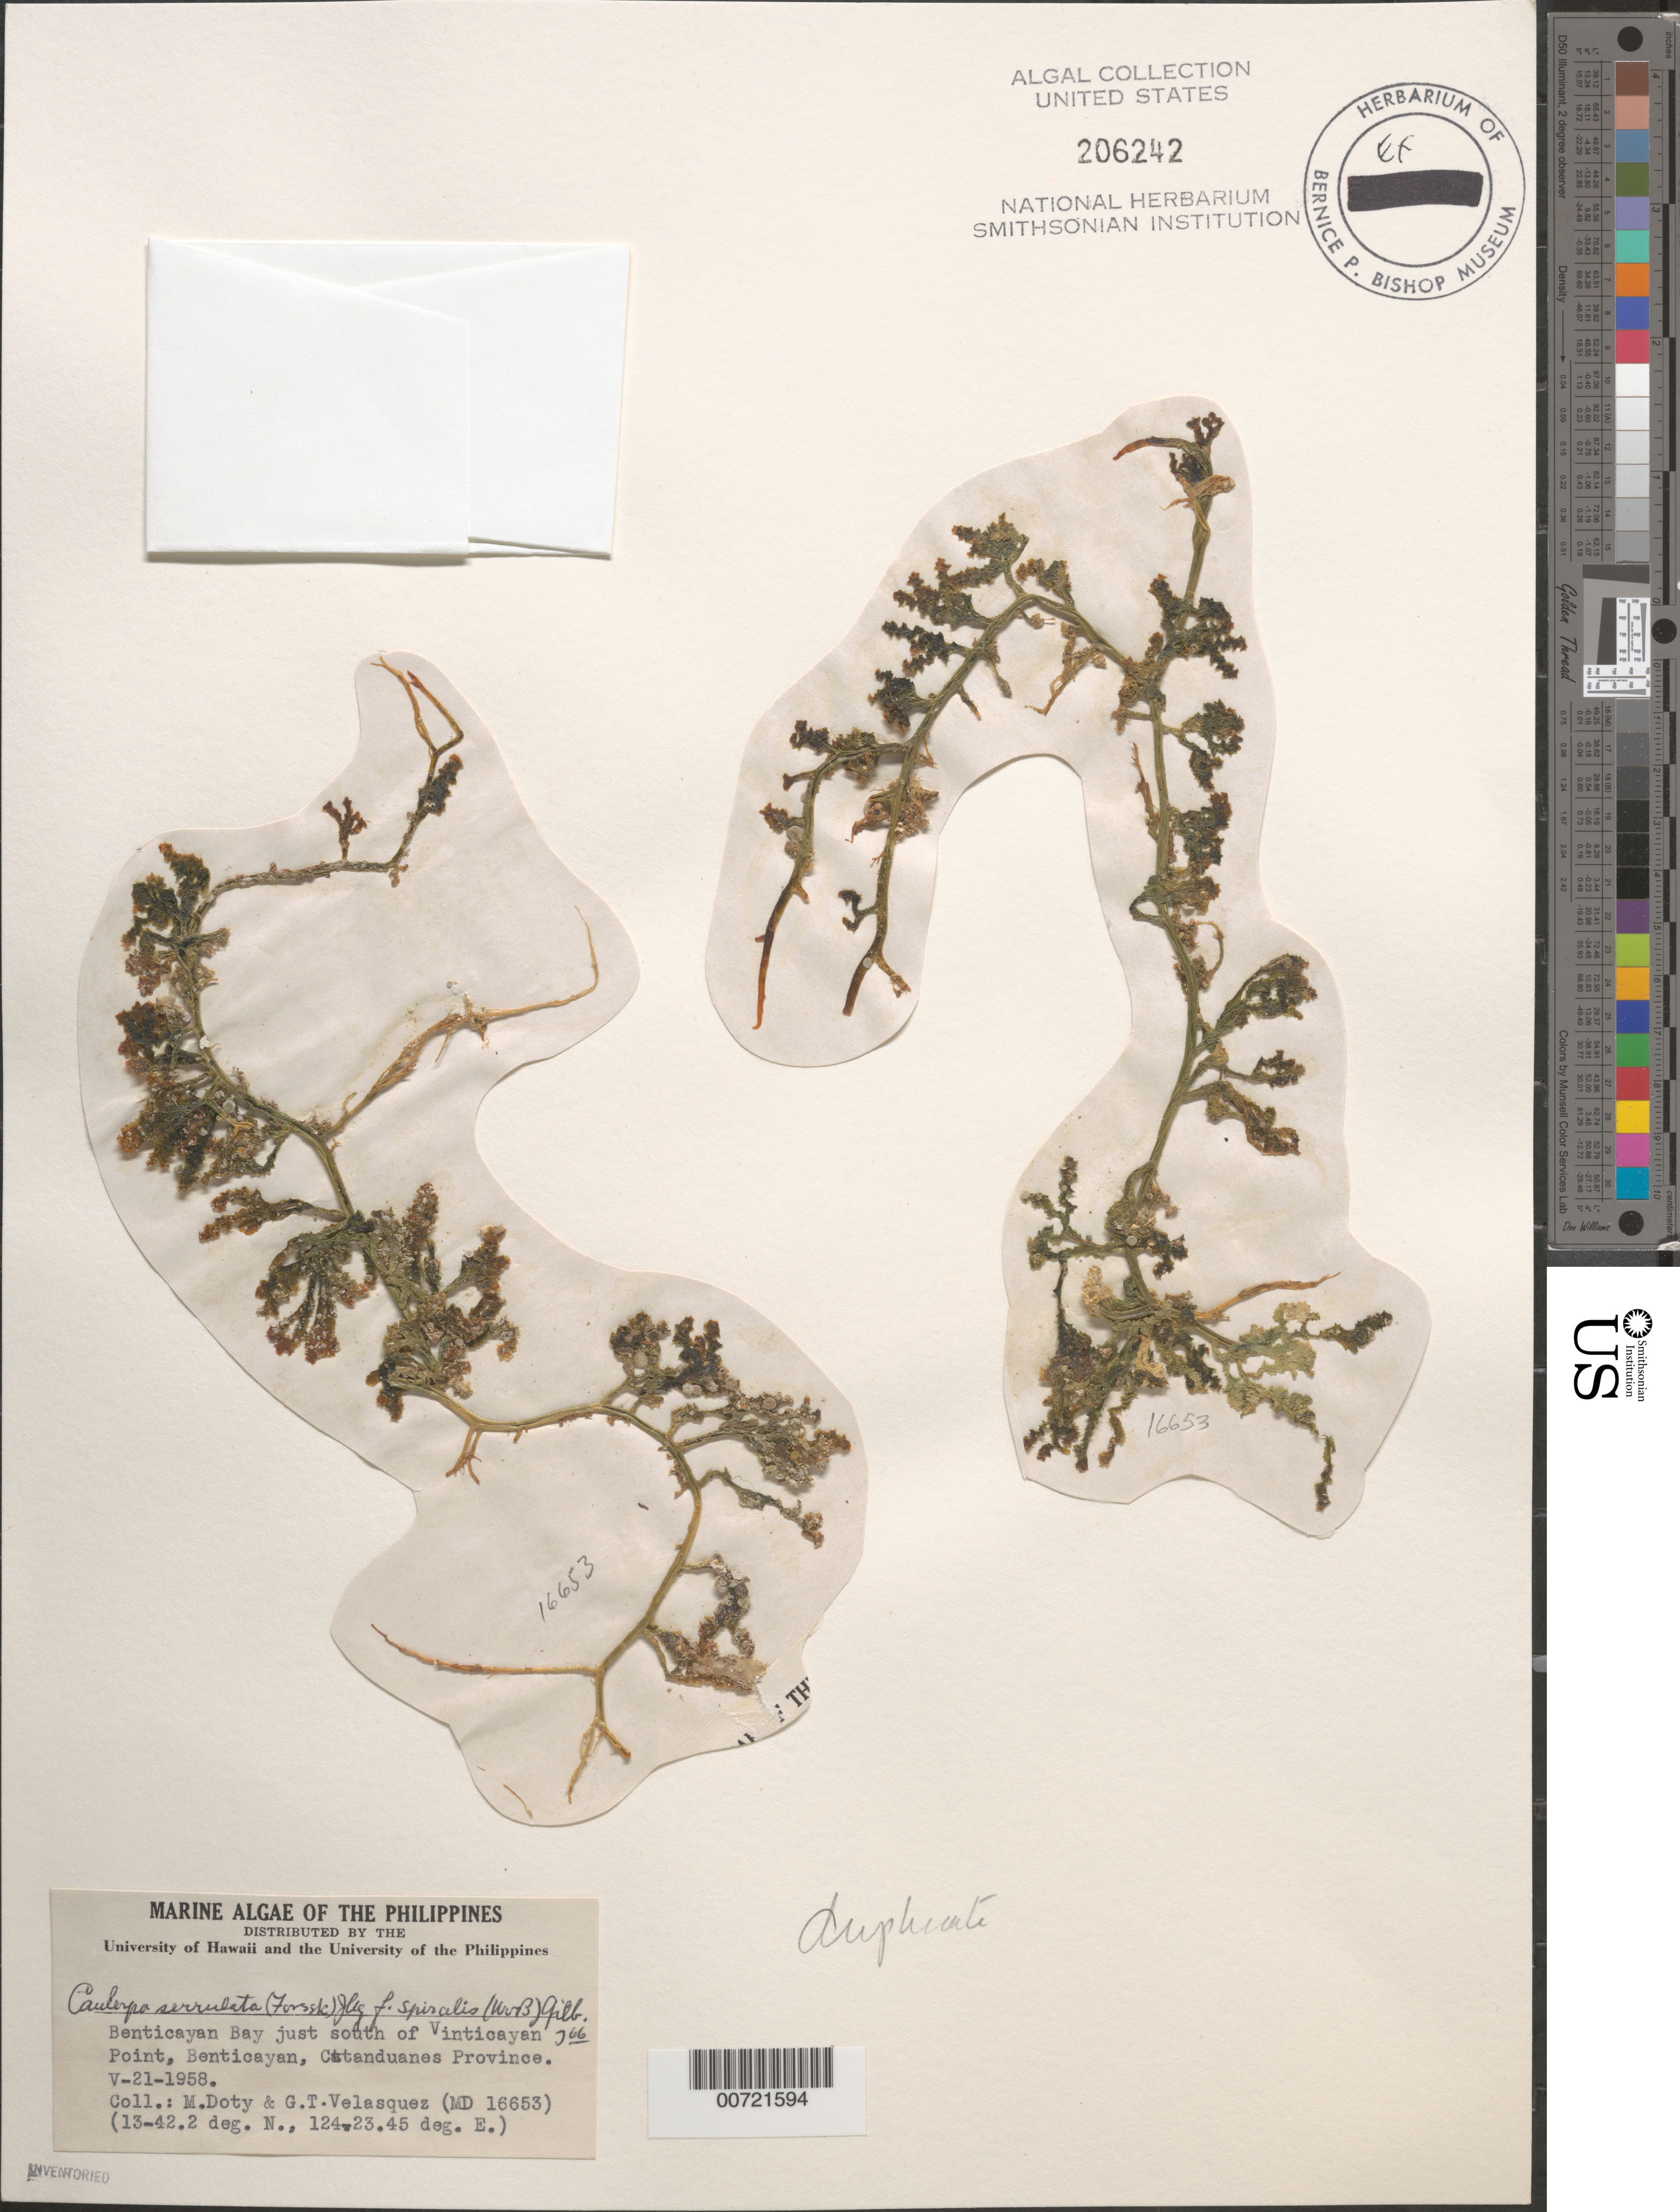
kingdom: Plantae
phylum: Chlorophyta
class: Ulvophyceae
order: Bryopsidales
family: Caulerpaceae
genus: Caulerpa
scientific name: Caulerpa serrulata f. spiralis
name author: (Weber Bosse) W.J. Gilbert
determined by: Taylor, William R.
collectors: M. S. Doty & G. Velasquez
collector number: MSD 16653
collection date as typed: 21 May 1958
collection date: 1958-05-21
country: Philippines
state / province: Bicol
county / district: Catanduanes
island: Catanduanes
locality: Benticayan Bay just south of Vinticayan Point, Benticayan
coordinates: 13-42.2 deg.. N., 124-23.45 deg. E.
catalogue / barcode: US 206242